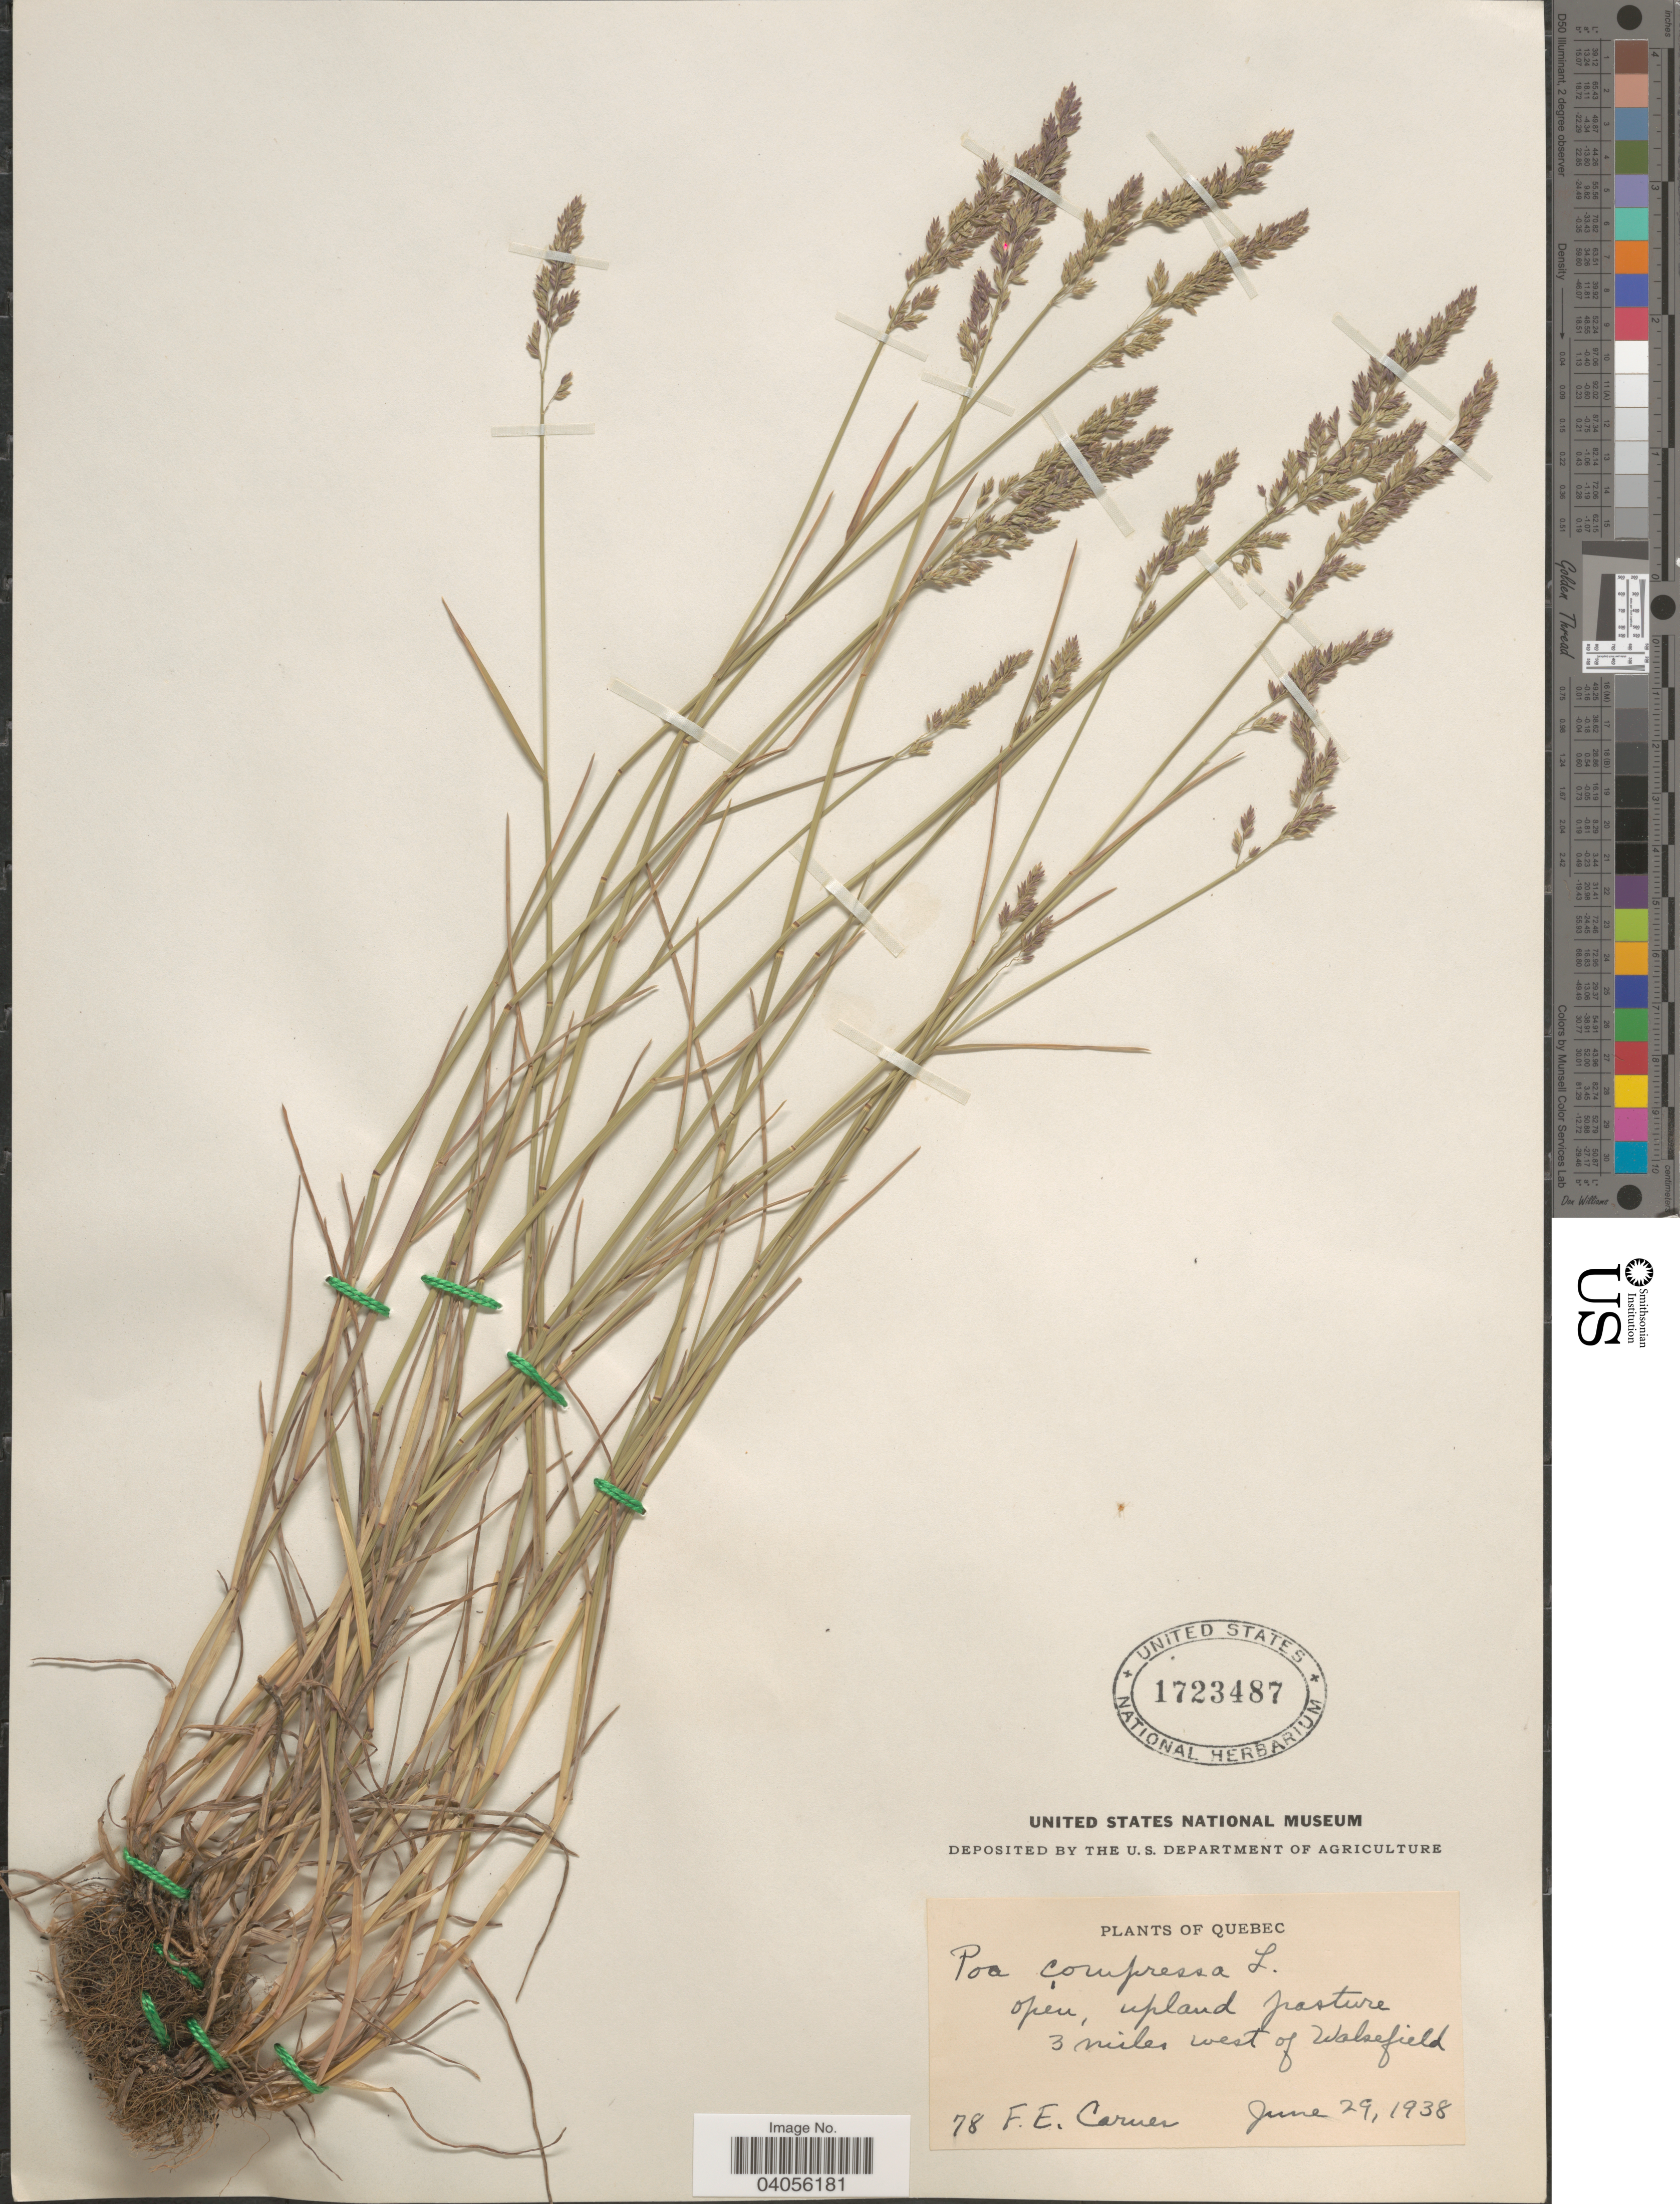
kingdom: Plantae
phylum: Tracheophyta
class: Liliopsida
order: Poales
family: Poaceae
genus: Poa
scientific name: Poa compressa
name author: L.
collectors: F. Carnes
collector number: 78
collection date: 1938-06-29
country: Canada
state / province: Quebec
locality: Open, upland pasture. 3 miles west of Walsefield.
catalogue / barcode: US 1723487